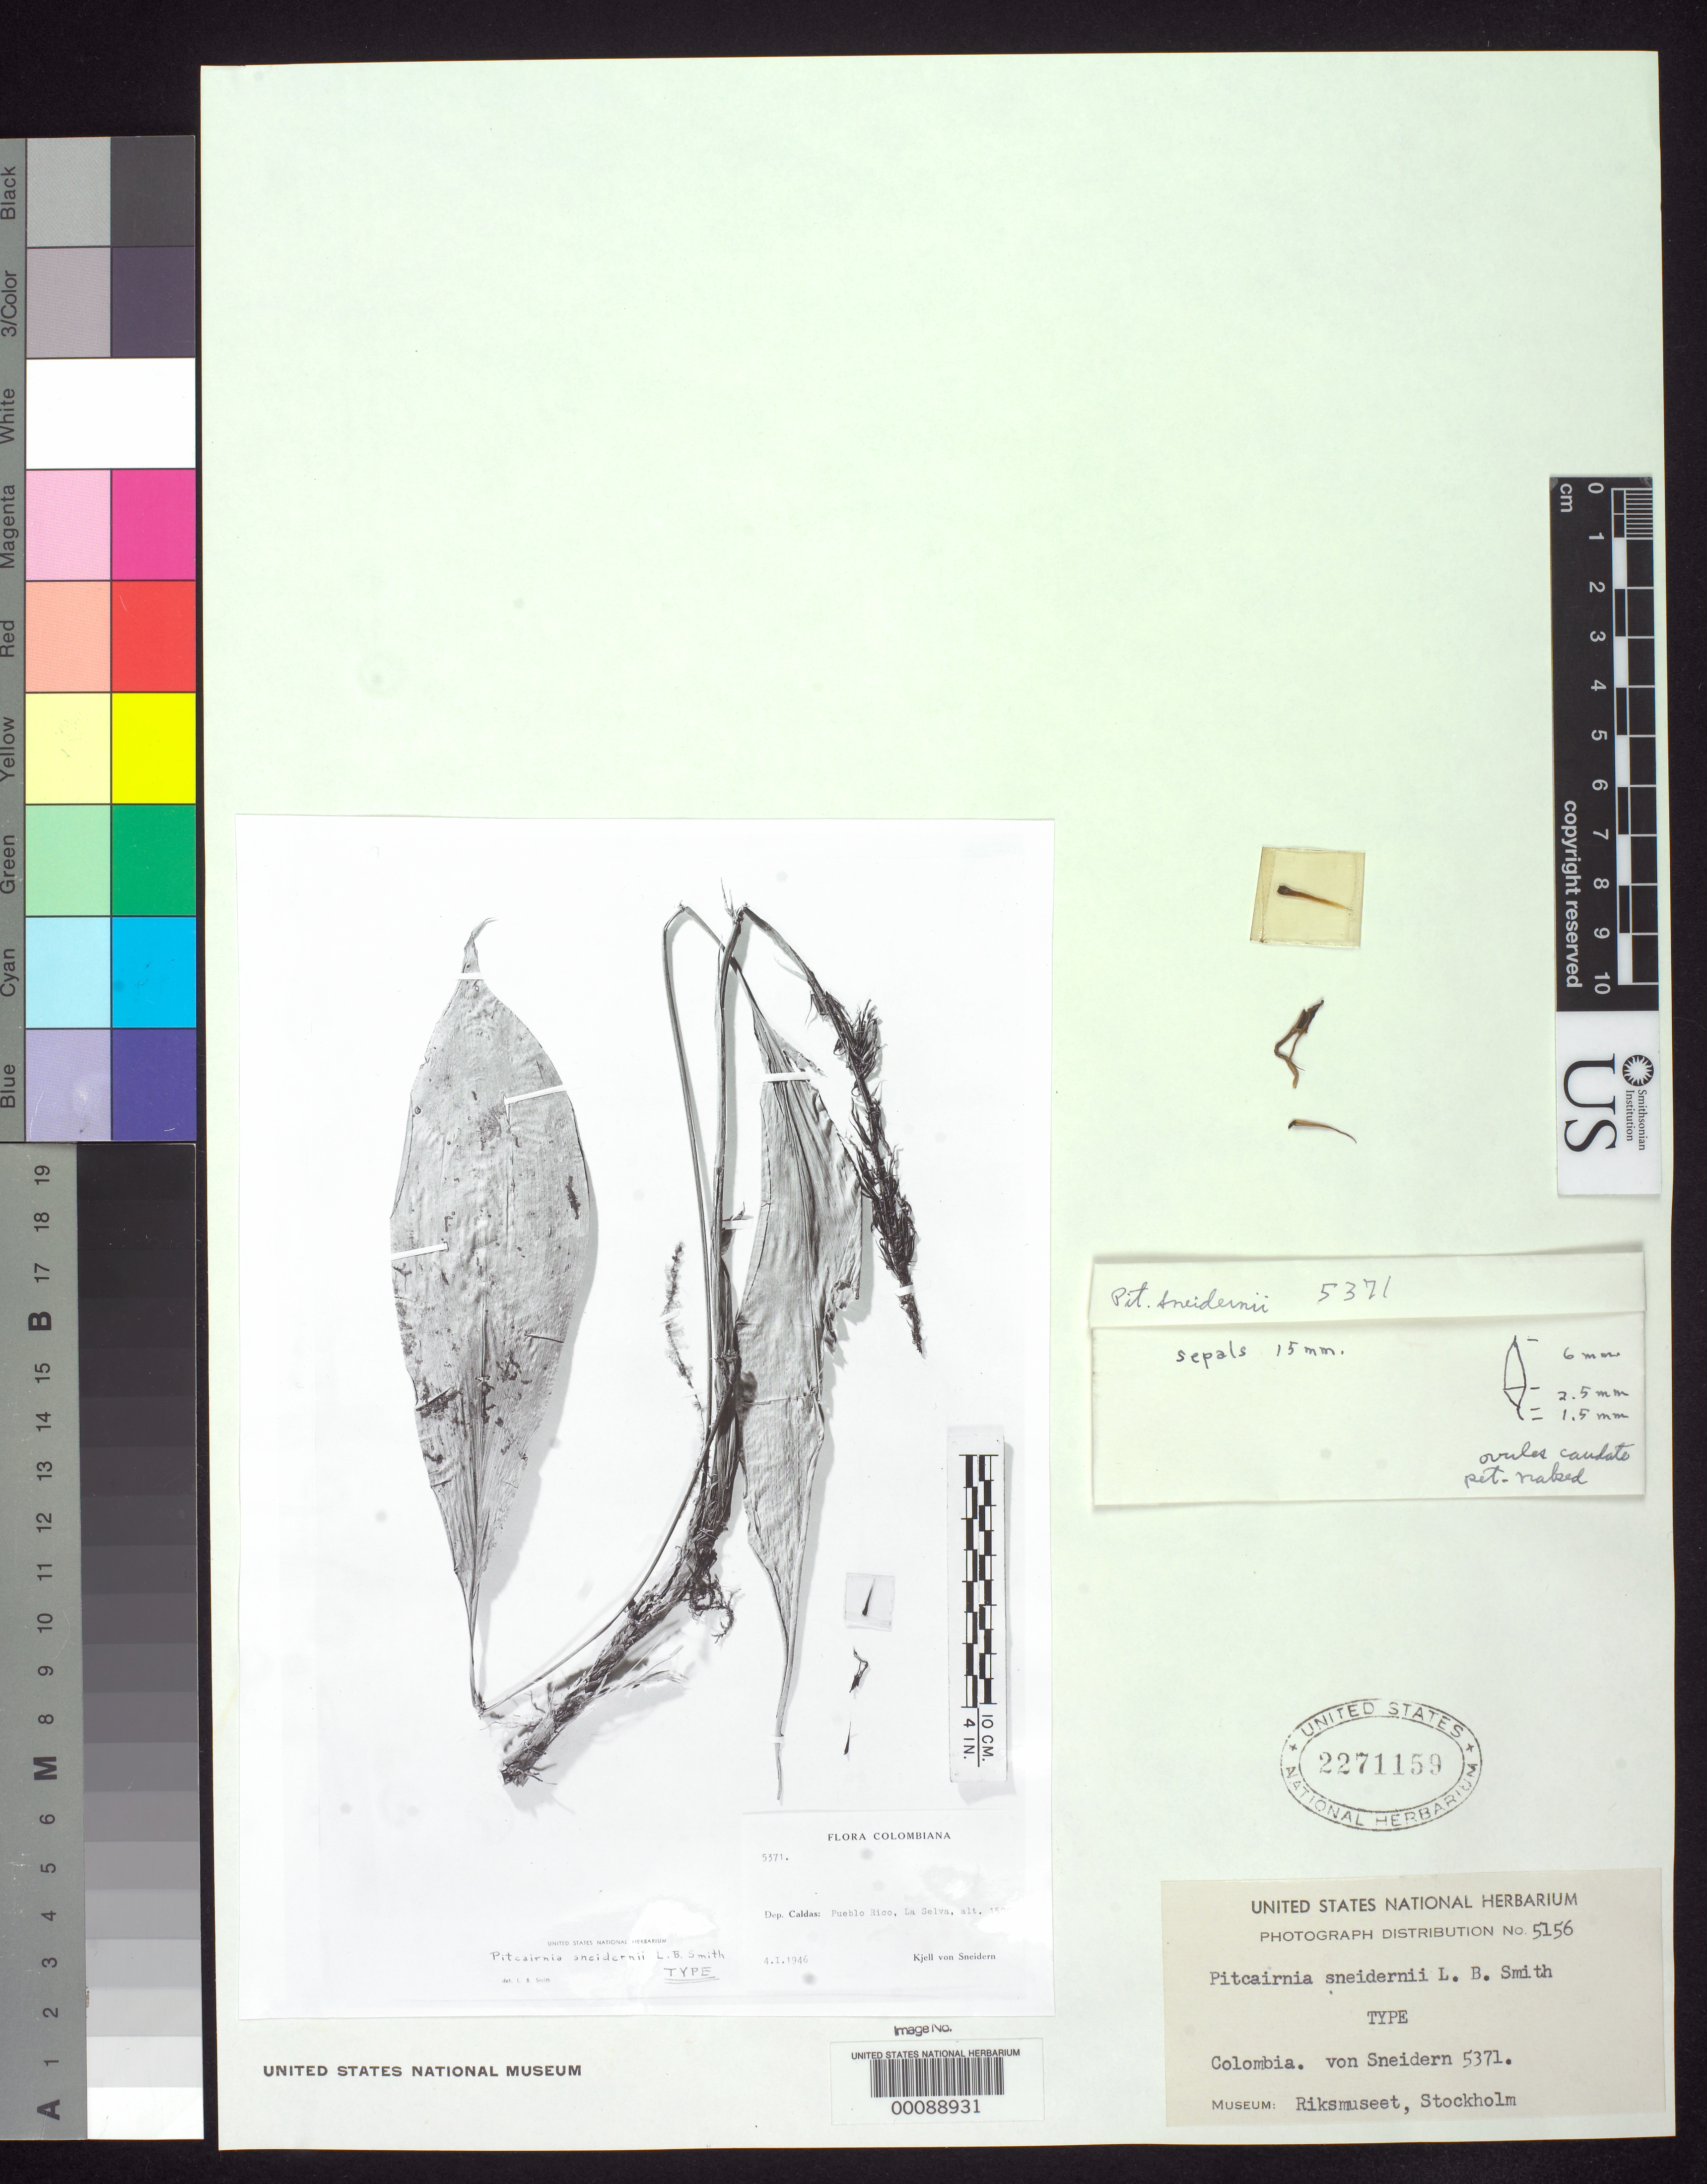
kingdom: Plantae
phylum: Tracheophyta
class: Liliopsida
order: Poales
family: Bromeliaceae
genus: Pitcairnia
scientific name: Pitcairnia sneidernii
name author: L.B. Sm.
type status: Isotype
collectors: K. von Sneidern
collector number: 5371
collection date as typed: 04 Jan 1946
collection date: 1946-01-04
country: Colombia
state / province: Caldas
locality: Pueblo Rico, La Selva.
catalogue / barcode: US 2271159